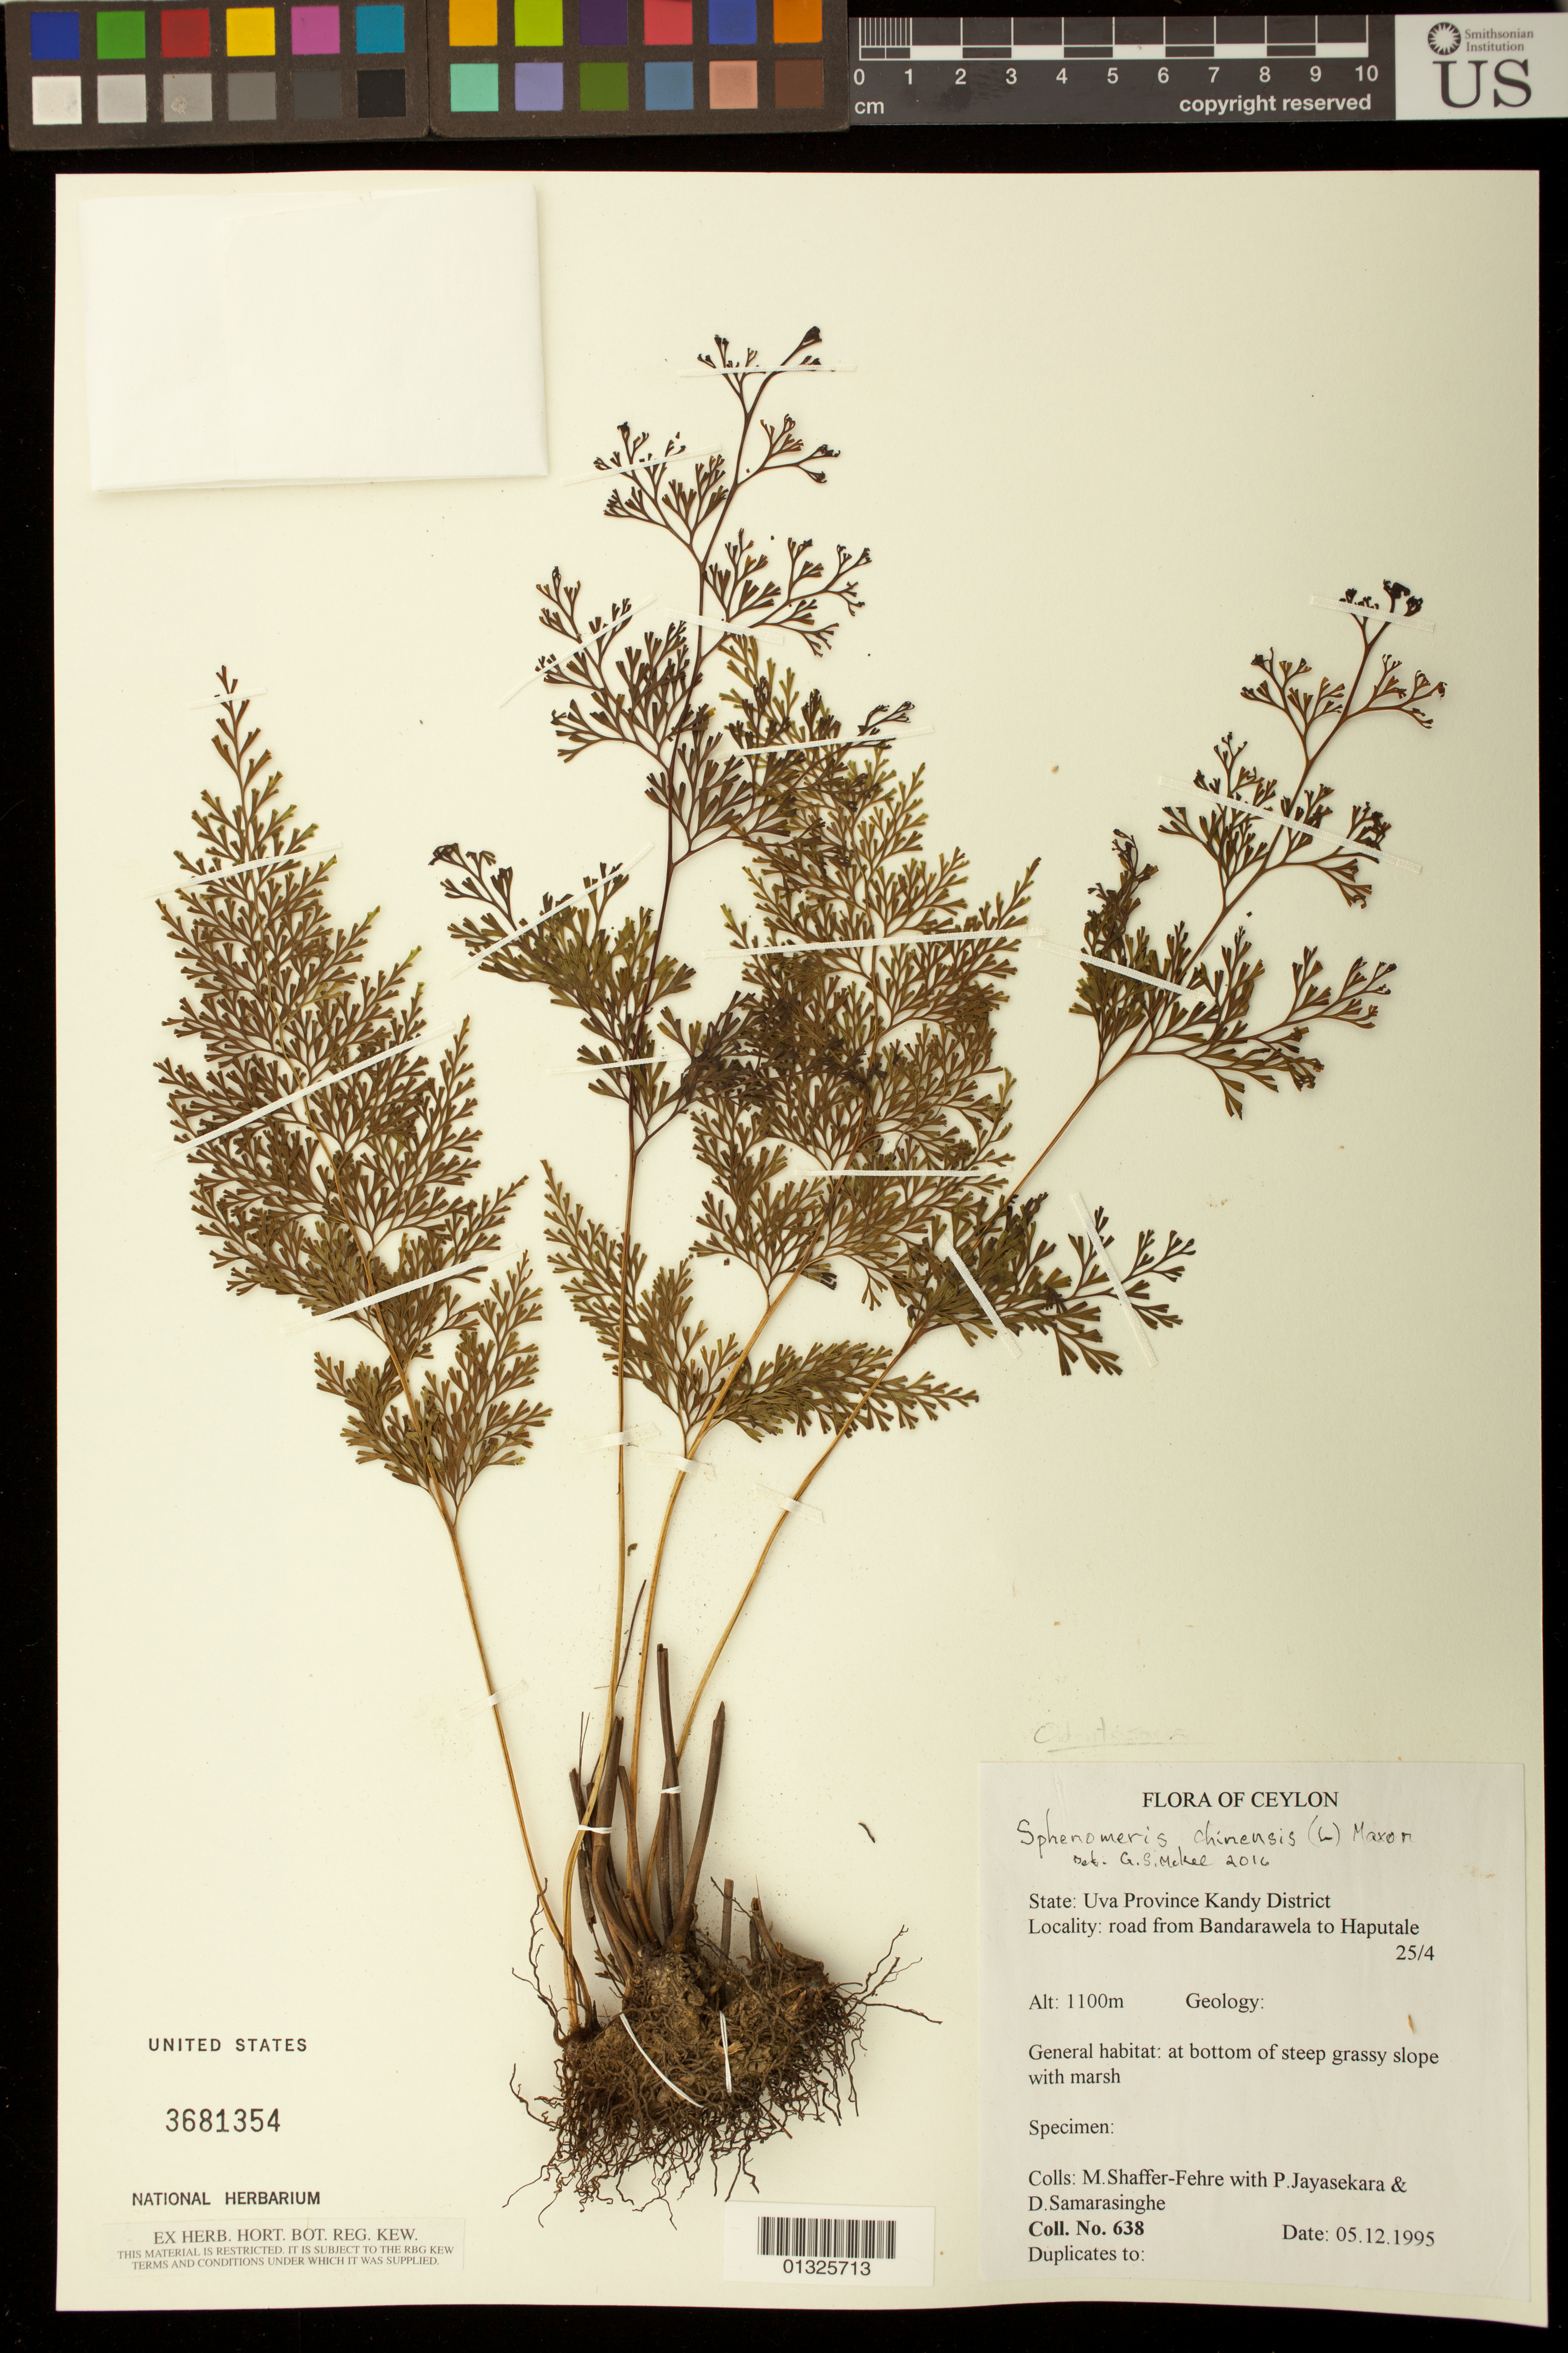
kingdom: Plantae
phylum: Tracheophyta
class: Polypodiopsida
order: Polypodiales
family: Lindsaeaceae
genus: Sphenomeris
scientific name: Sphenomeris chinensis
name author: (L.) Maxon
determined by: McKee, G., (BOT), Smithsonian Institution - National Museum of Natural History (UNITED STATES)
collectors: M. Shaffer-Fehre, P. Jayasekara & D. Samarasinghe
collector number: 638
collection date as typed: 05.12.1995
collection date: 1995-05-12 or 1995-12-05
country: Sri Lanka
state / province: Uva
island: Ceylon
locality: Kandy District, road from Bandarawela to Haputale.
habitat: At bottom of steep grassy slope with marsh.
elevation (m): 1100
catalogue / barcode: US 3681354